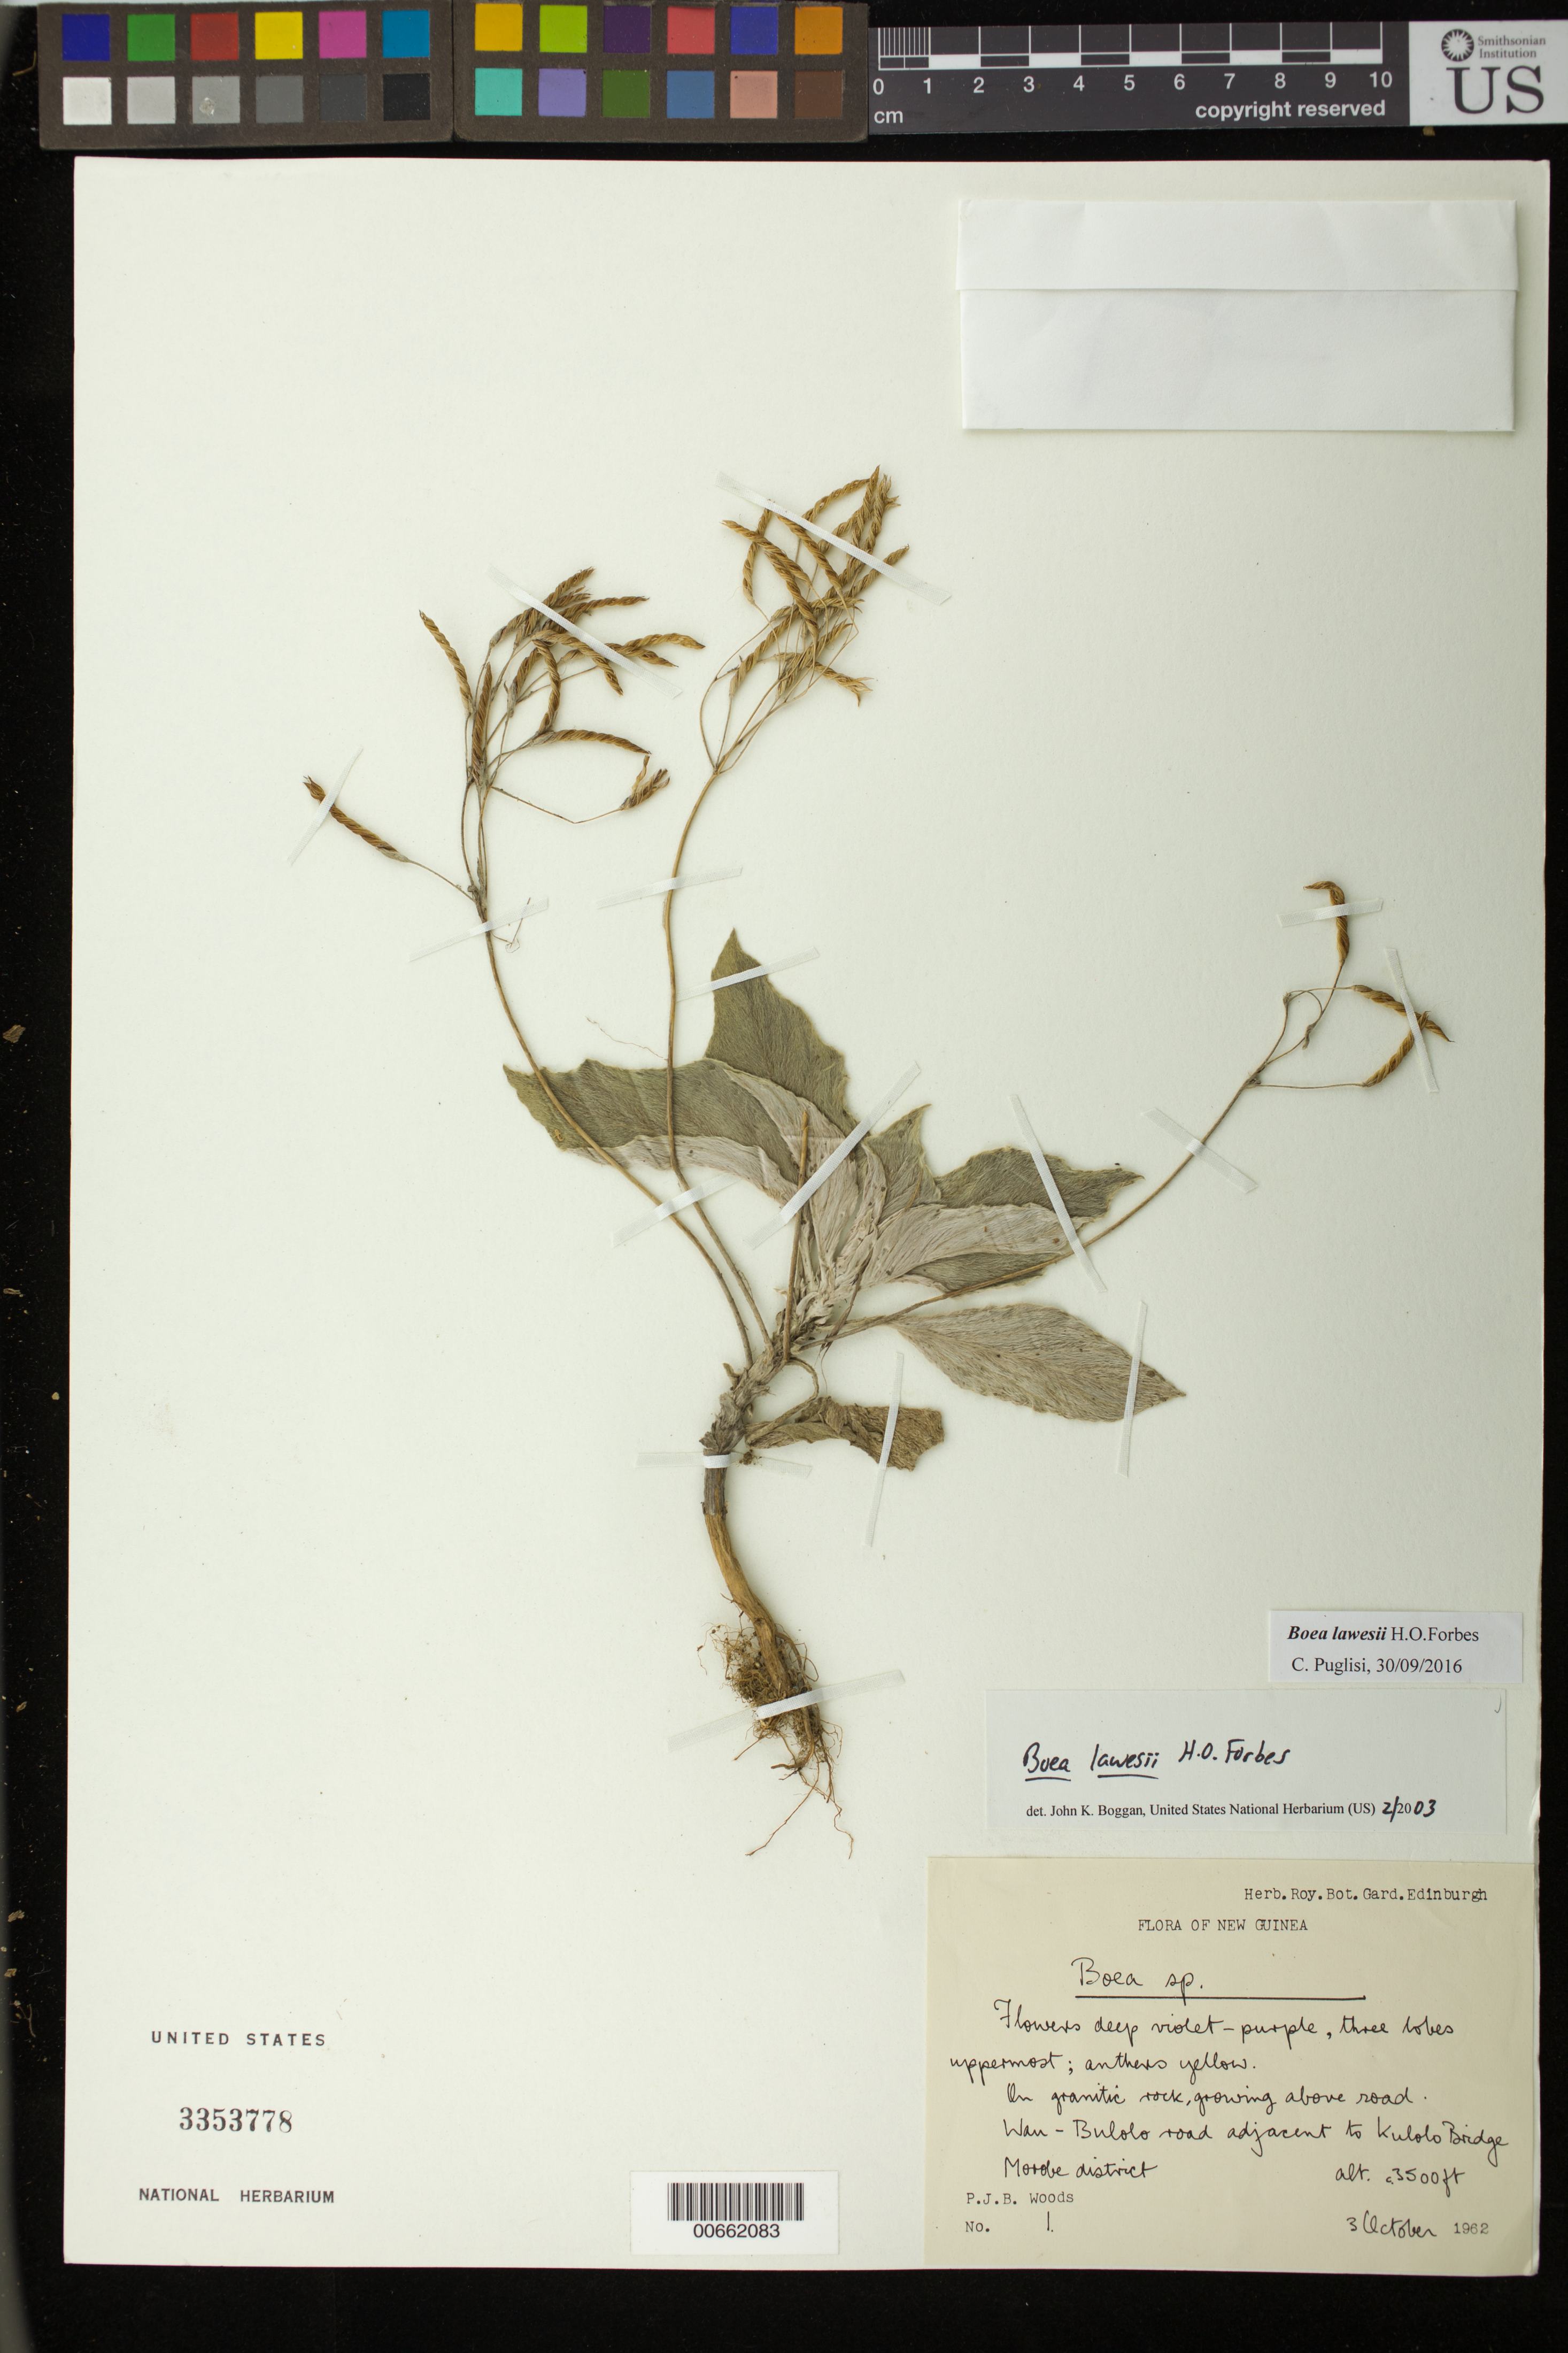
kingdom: Plantae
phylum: Tracheophyta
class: Magnoliopsida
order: Lamiales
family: Gesneriaceae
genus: Boea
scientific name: Boea lawesii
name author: H.O. Forbes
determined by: Boggan, J. K., (US), NMNH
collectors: P. Woods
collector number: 1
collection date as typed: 03 Oct 1962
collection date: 1962-10-03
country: Papua New Guinea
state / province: Morobe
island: New Guinea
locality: Wan-Bulolo road adjacent to Kulolo Bridge, Morobe district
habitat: On granitic rock, growing above road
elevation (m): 1067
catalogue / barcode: US 3353778